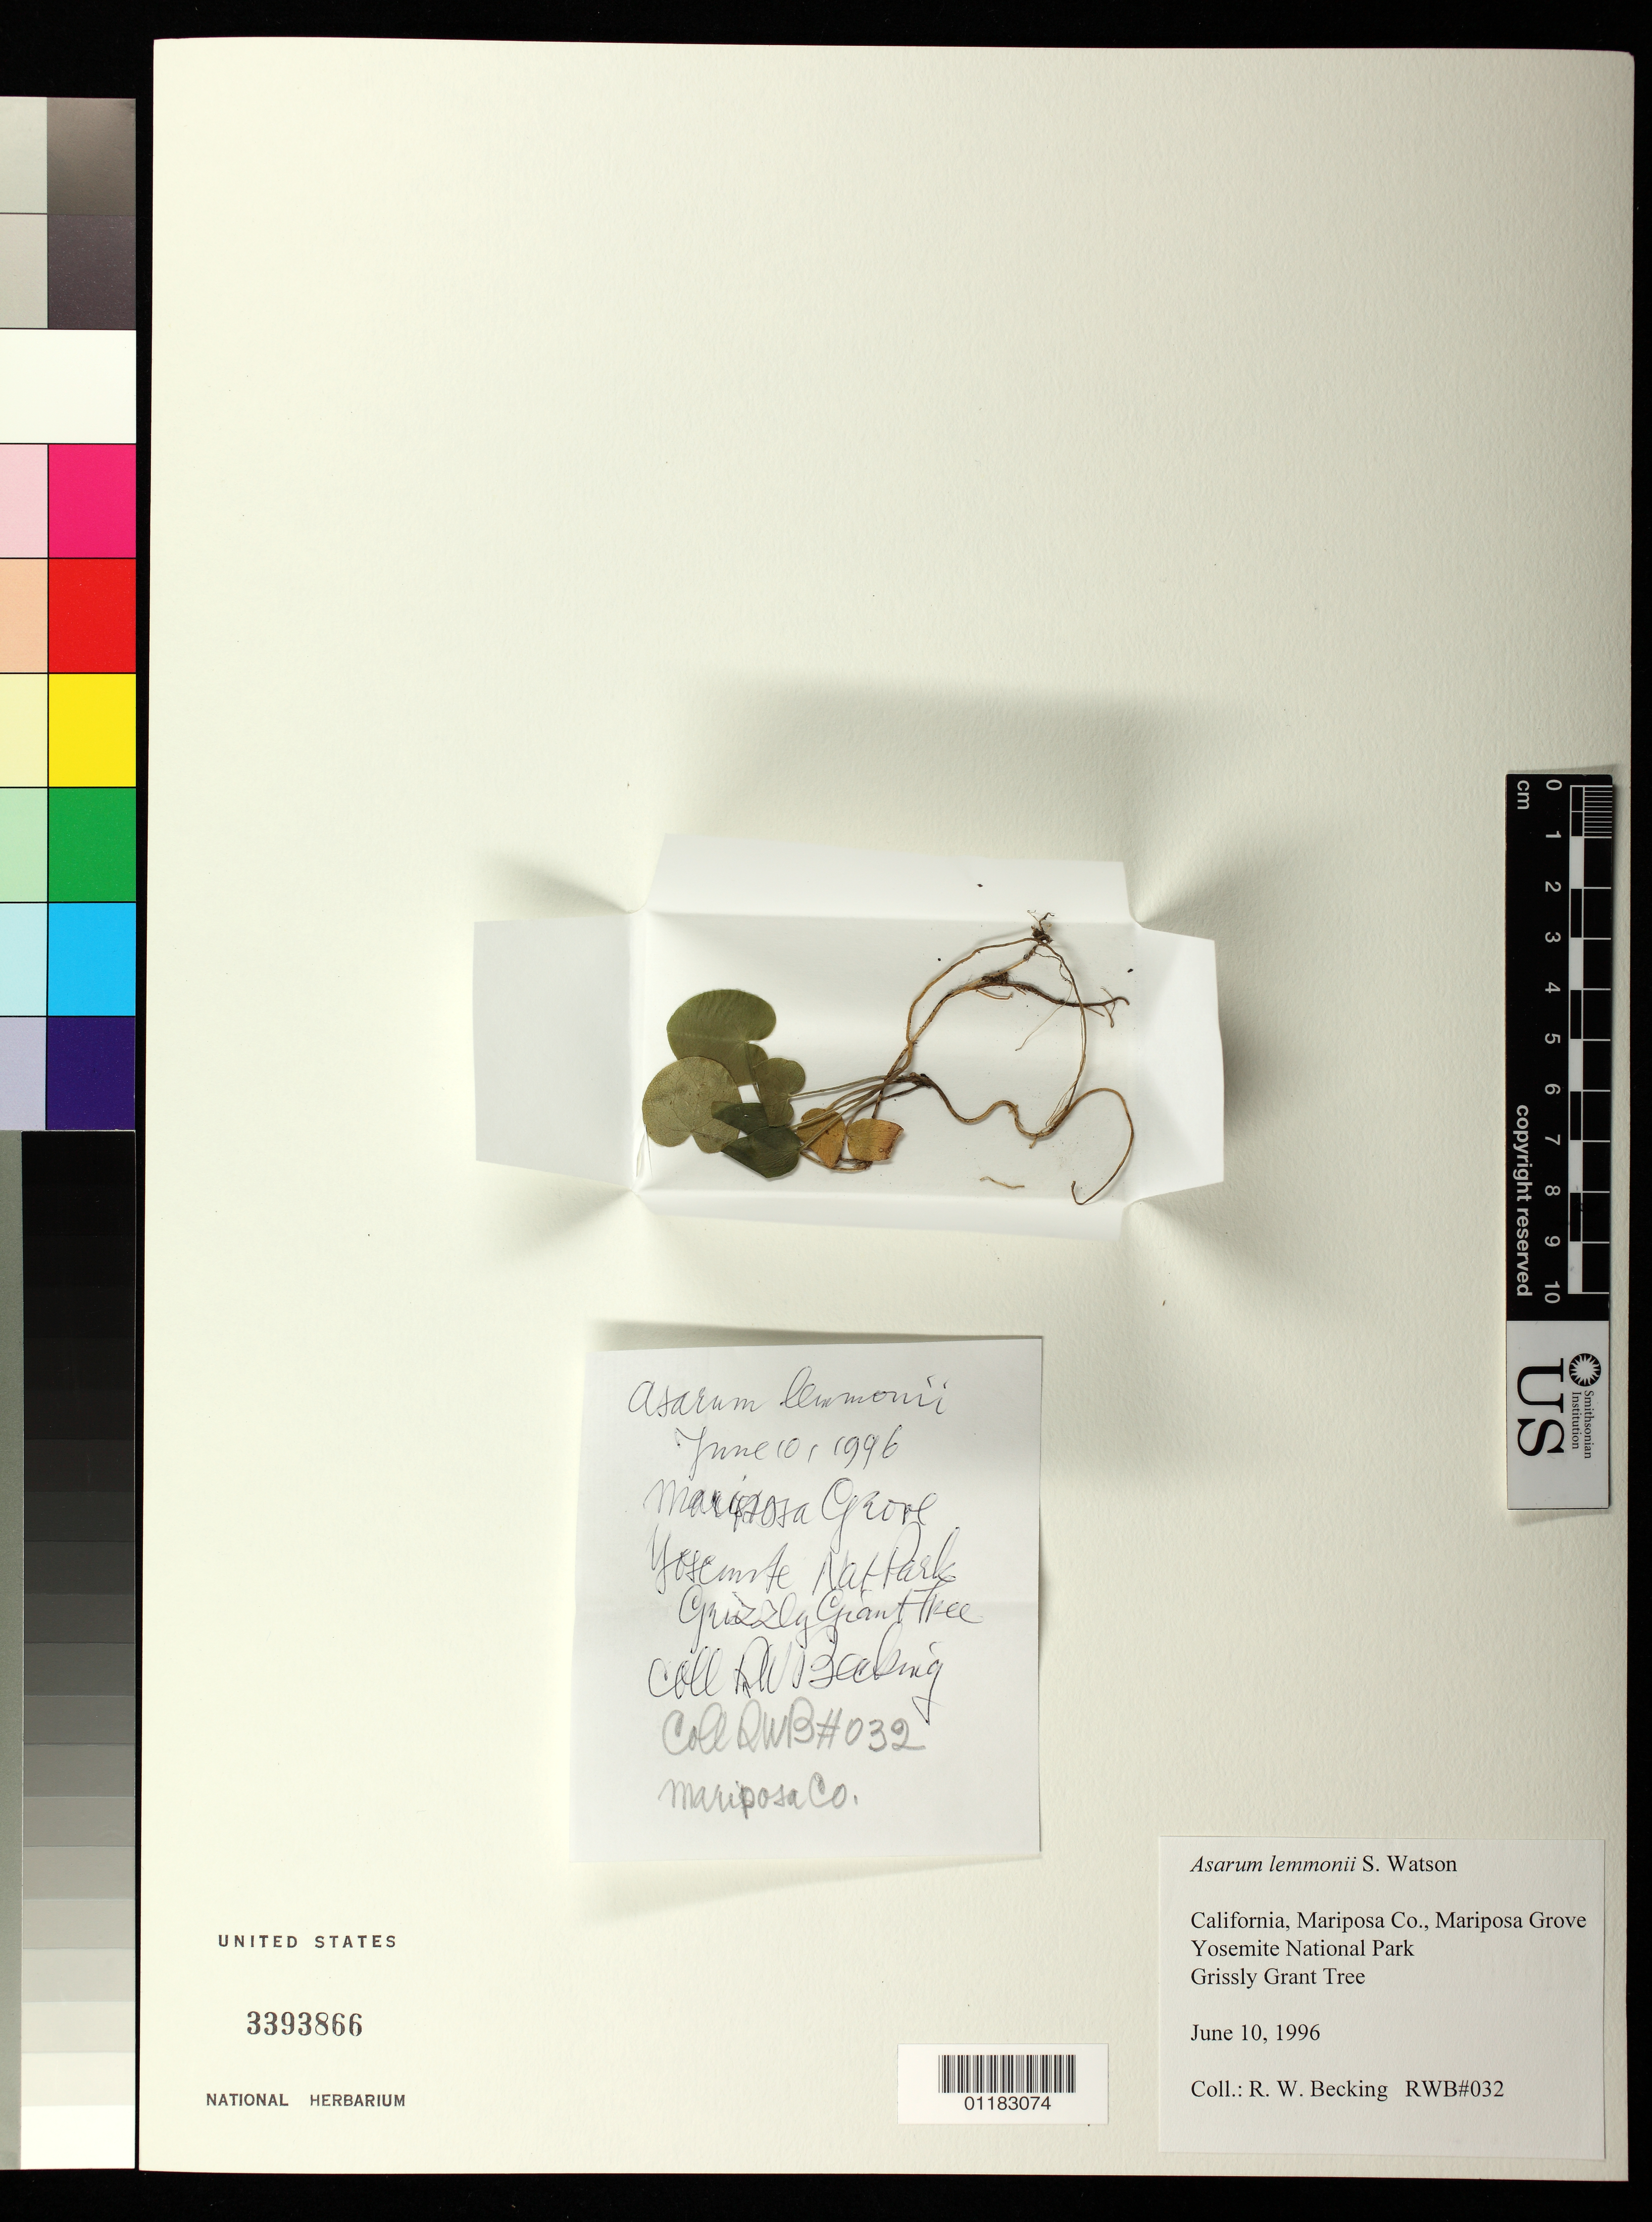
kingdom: Plantae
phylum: Tracheophyta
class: Magnoliopsida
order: Piperales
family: Aristolochiaceae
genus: Asarum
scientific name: Asarum lemmonii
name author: S. Watson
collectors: R. Becking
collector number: RWB#032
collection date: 1996-06-10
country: United States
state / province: California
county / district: Mariposa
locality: Mariposa Co., Mariposa Grove Yosemite National Park Grissly Grant Tree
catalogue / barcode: US 3393866